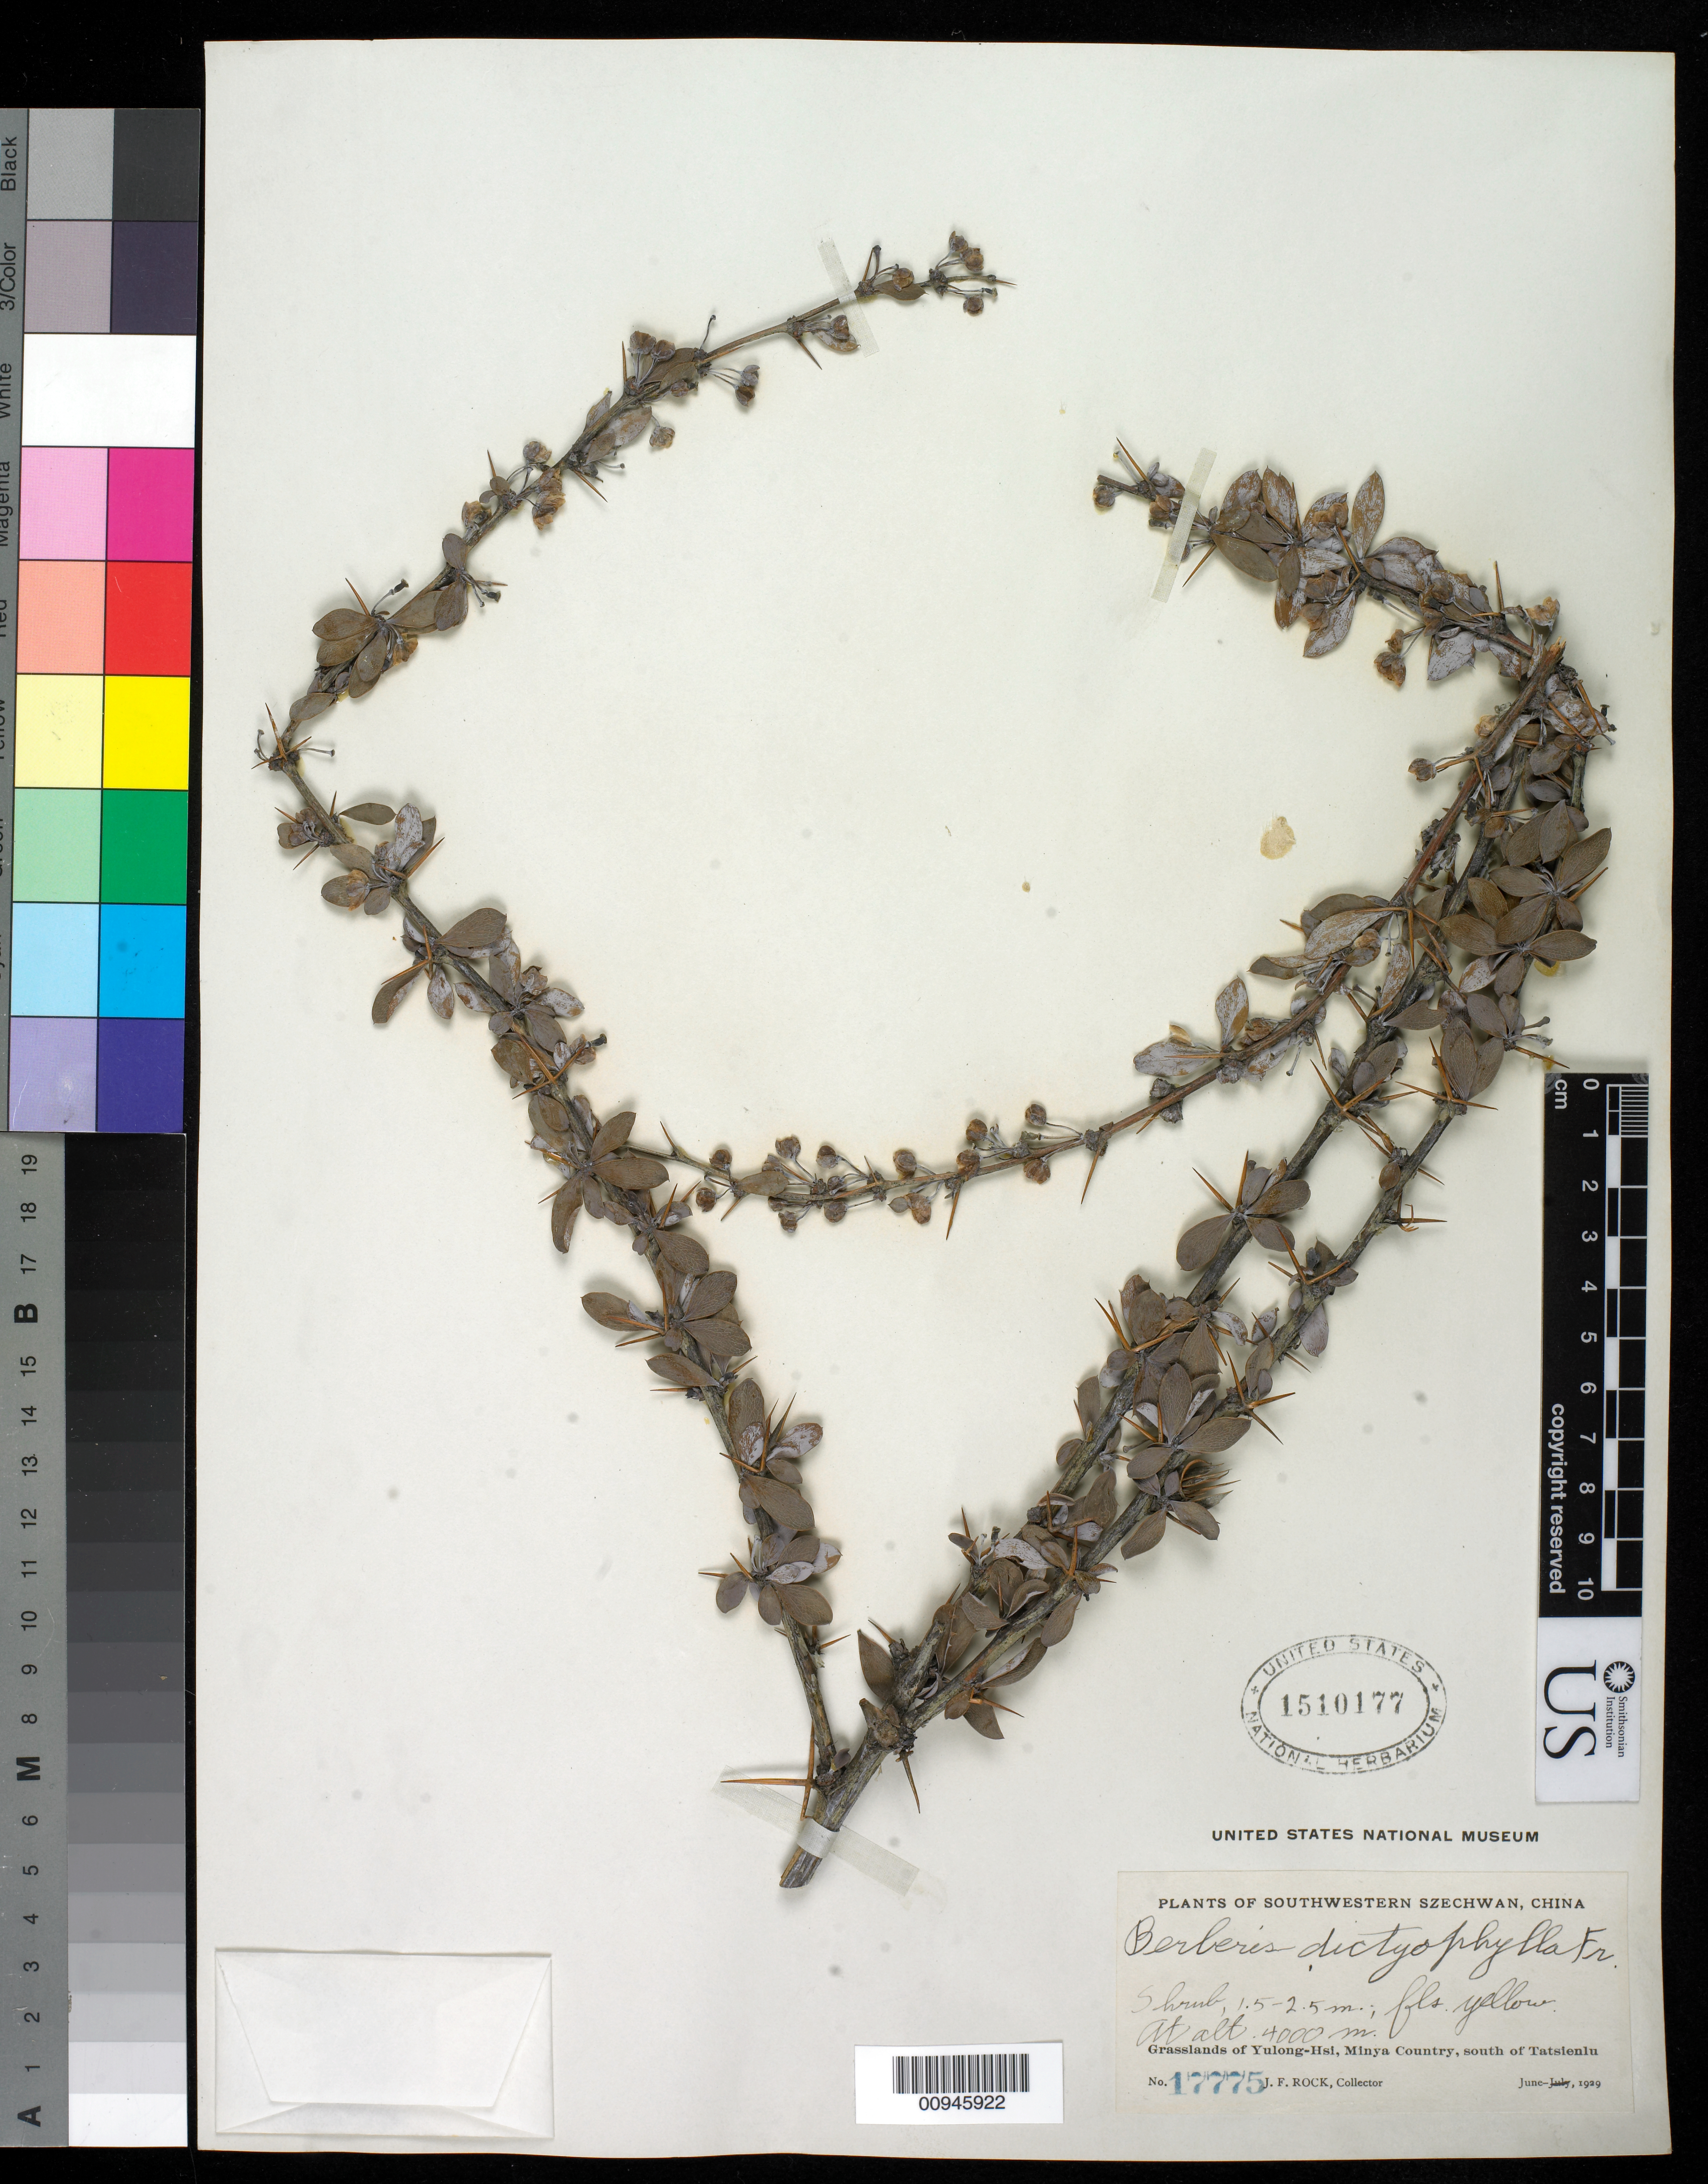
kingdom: Plantae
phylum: Tracheophyta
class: Magnoliopsida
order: Ranunculales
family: Berberidaceae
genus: Berberis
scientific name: Berberis dictyophylla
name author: Franch.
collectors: J. F. Rock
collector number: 17775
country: China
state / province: Sichuan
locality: Grasslands of Yulong-Hsi, Minya Country, S of Tatstenla.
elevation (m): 4000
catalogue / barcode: US 1510177